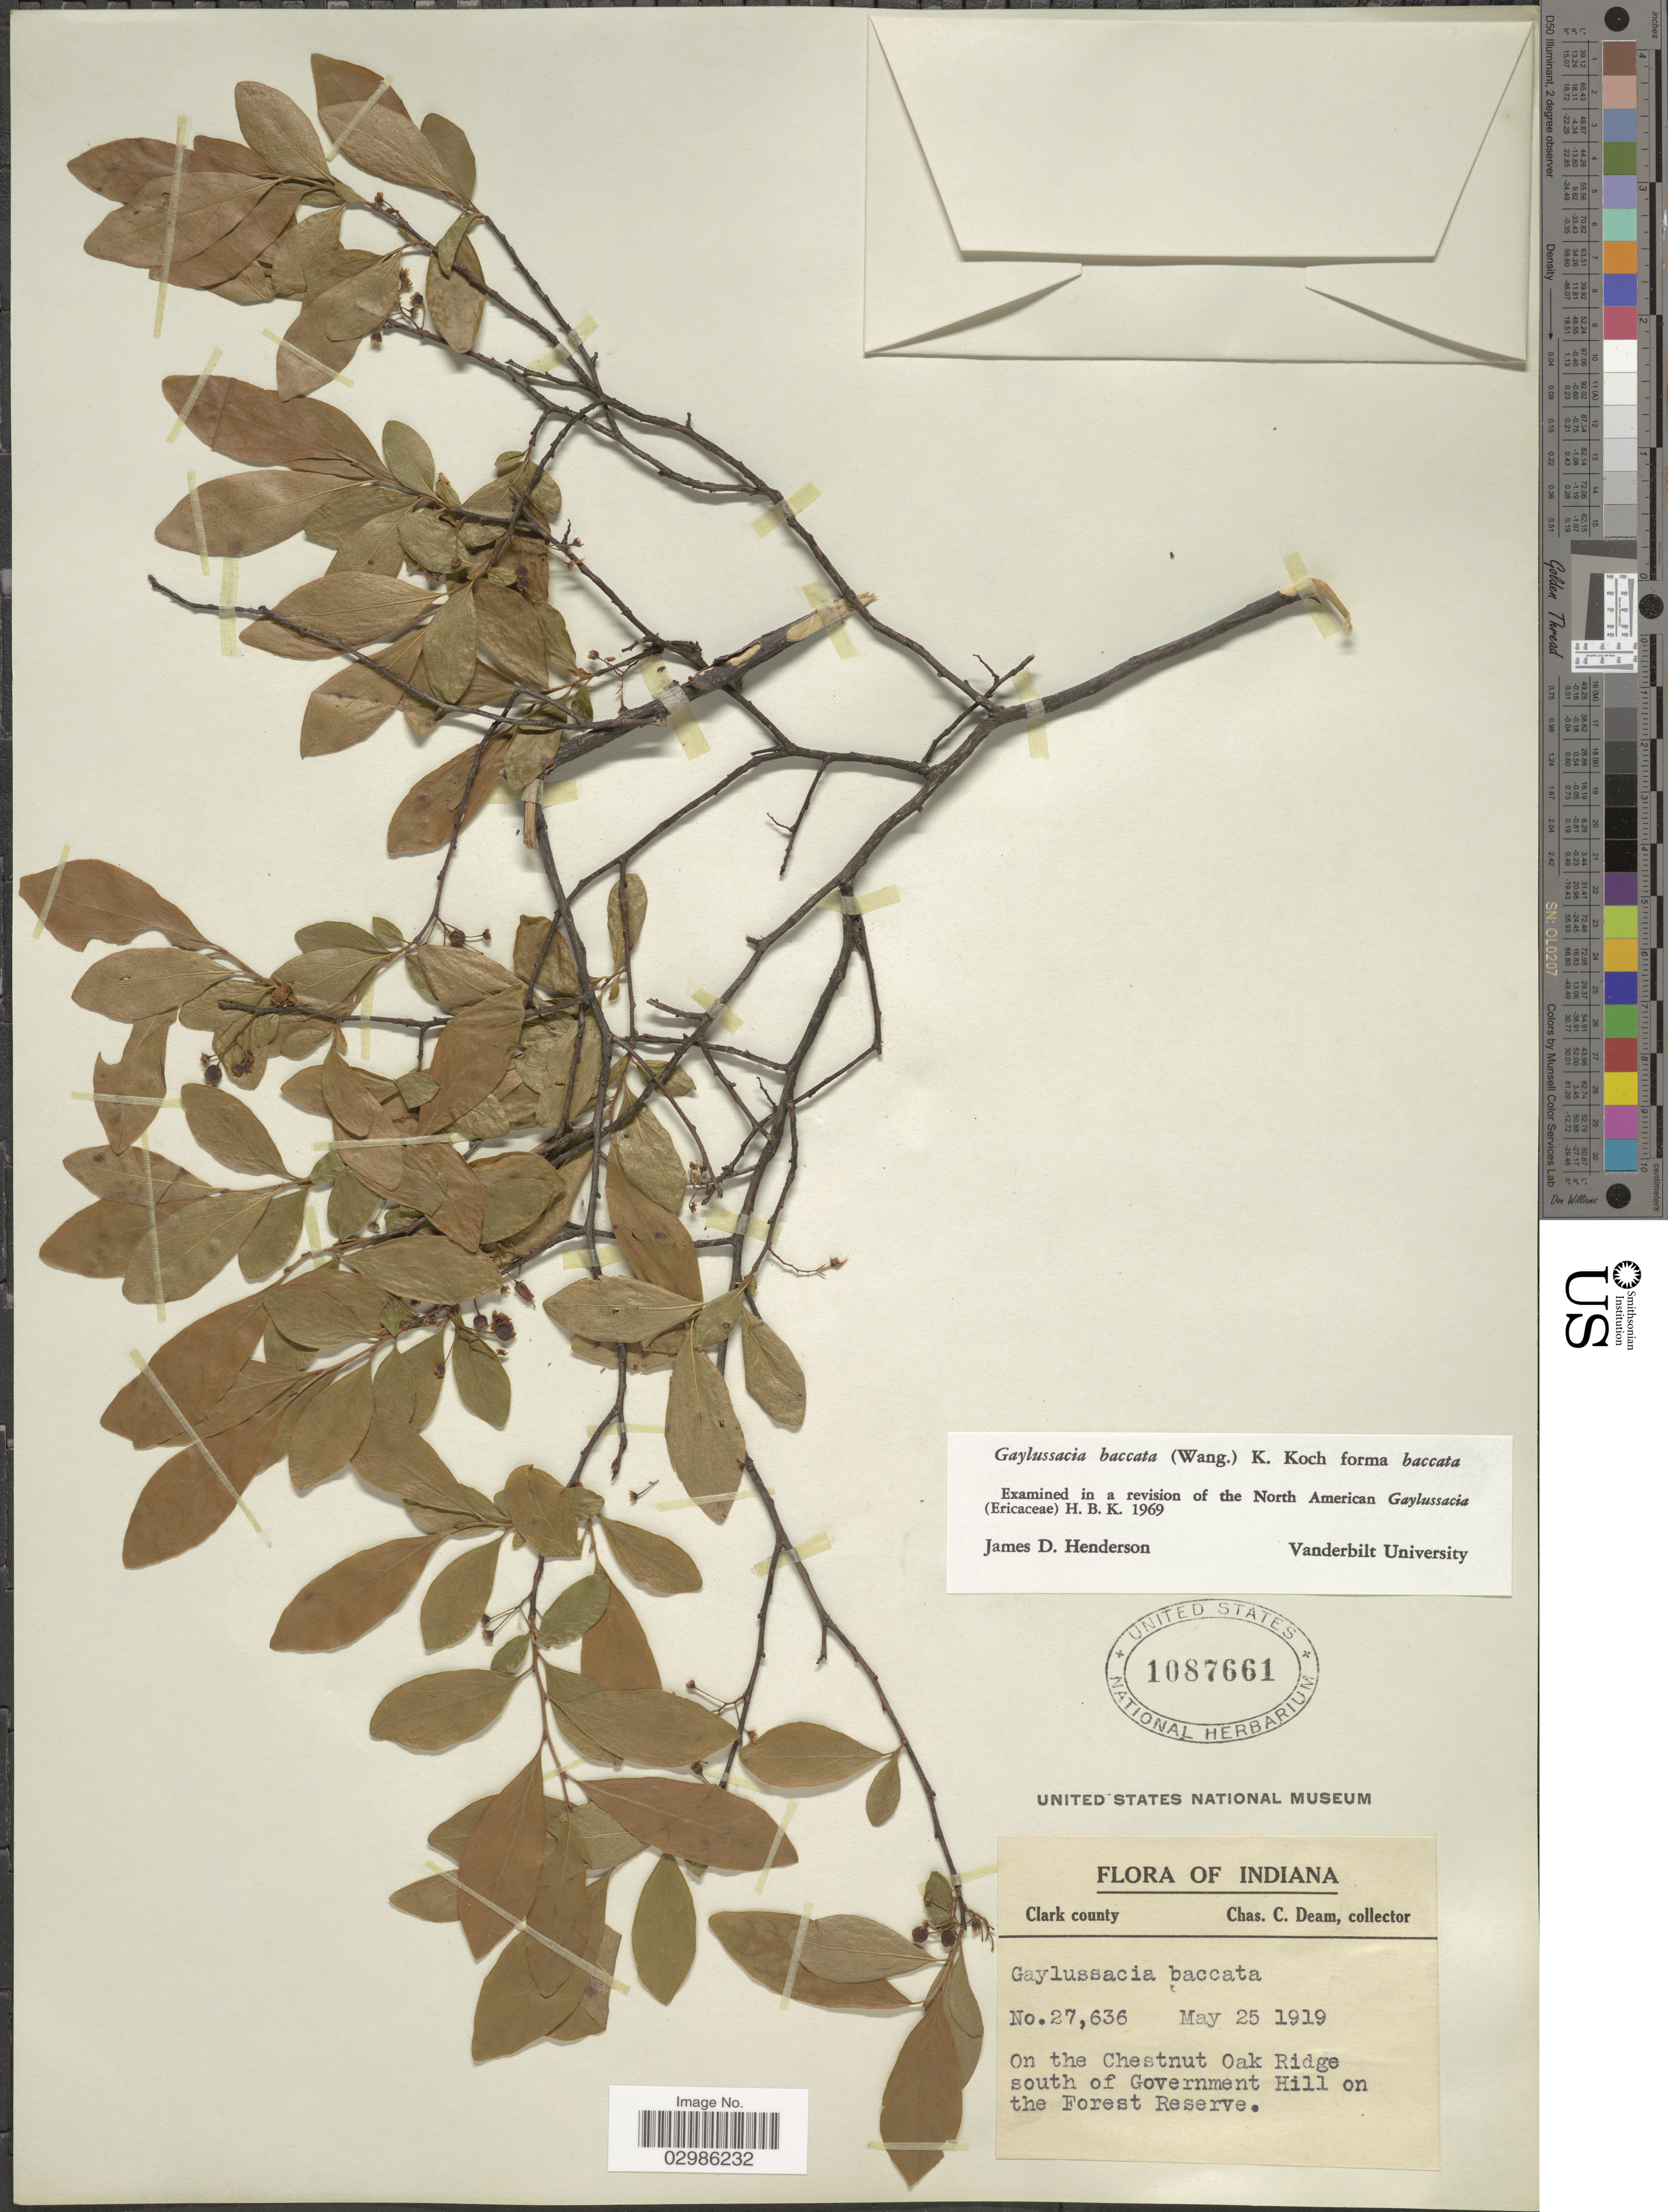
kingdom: Plantae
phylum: Tracheophyta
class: Magnoliopsida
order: Ericales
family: Ericaceae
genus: Gaylussacia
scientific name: Gaylussacia baccata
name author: (Wangenh.) K. Koch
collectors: C. C. Deam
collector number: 27636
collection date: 1919-05-25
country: United States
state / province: Indiana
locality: Clark County, On the Chestnut Oak Ridge south of Government Hill on the Forest Reserve.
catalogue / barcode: US 1087661